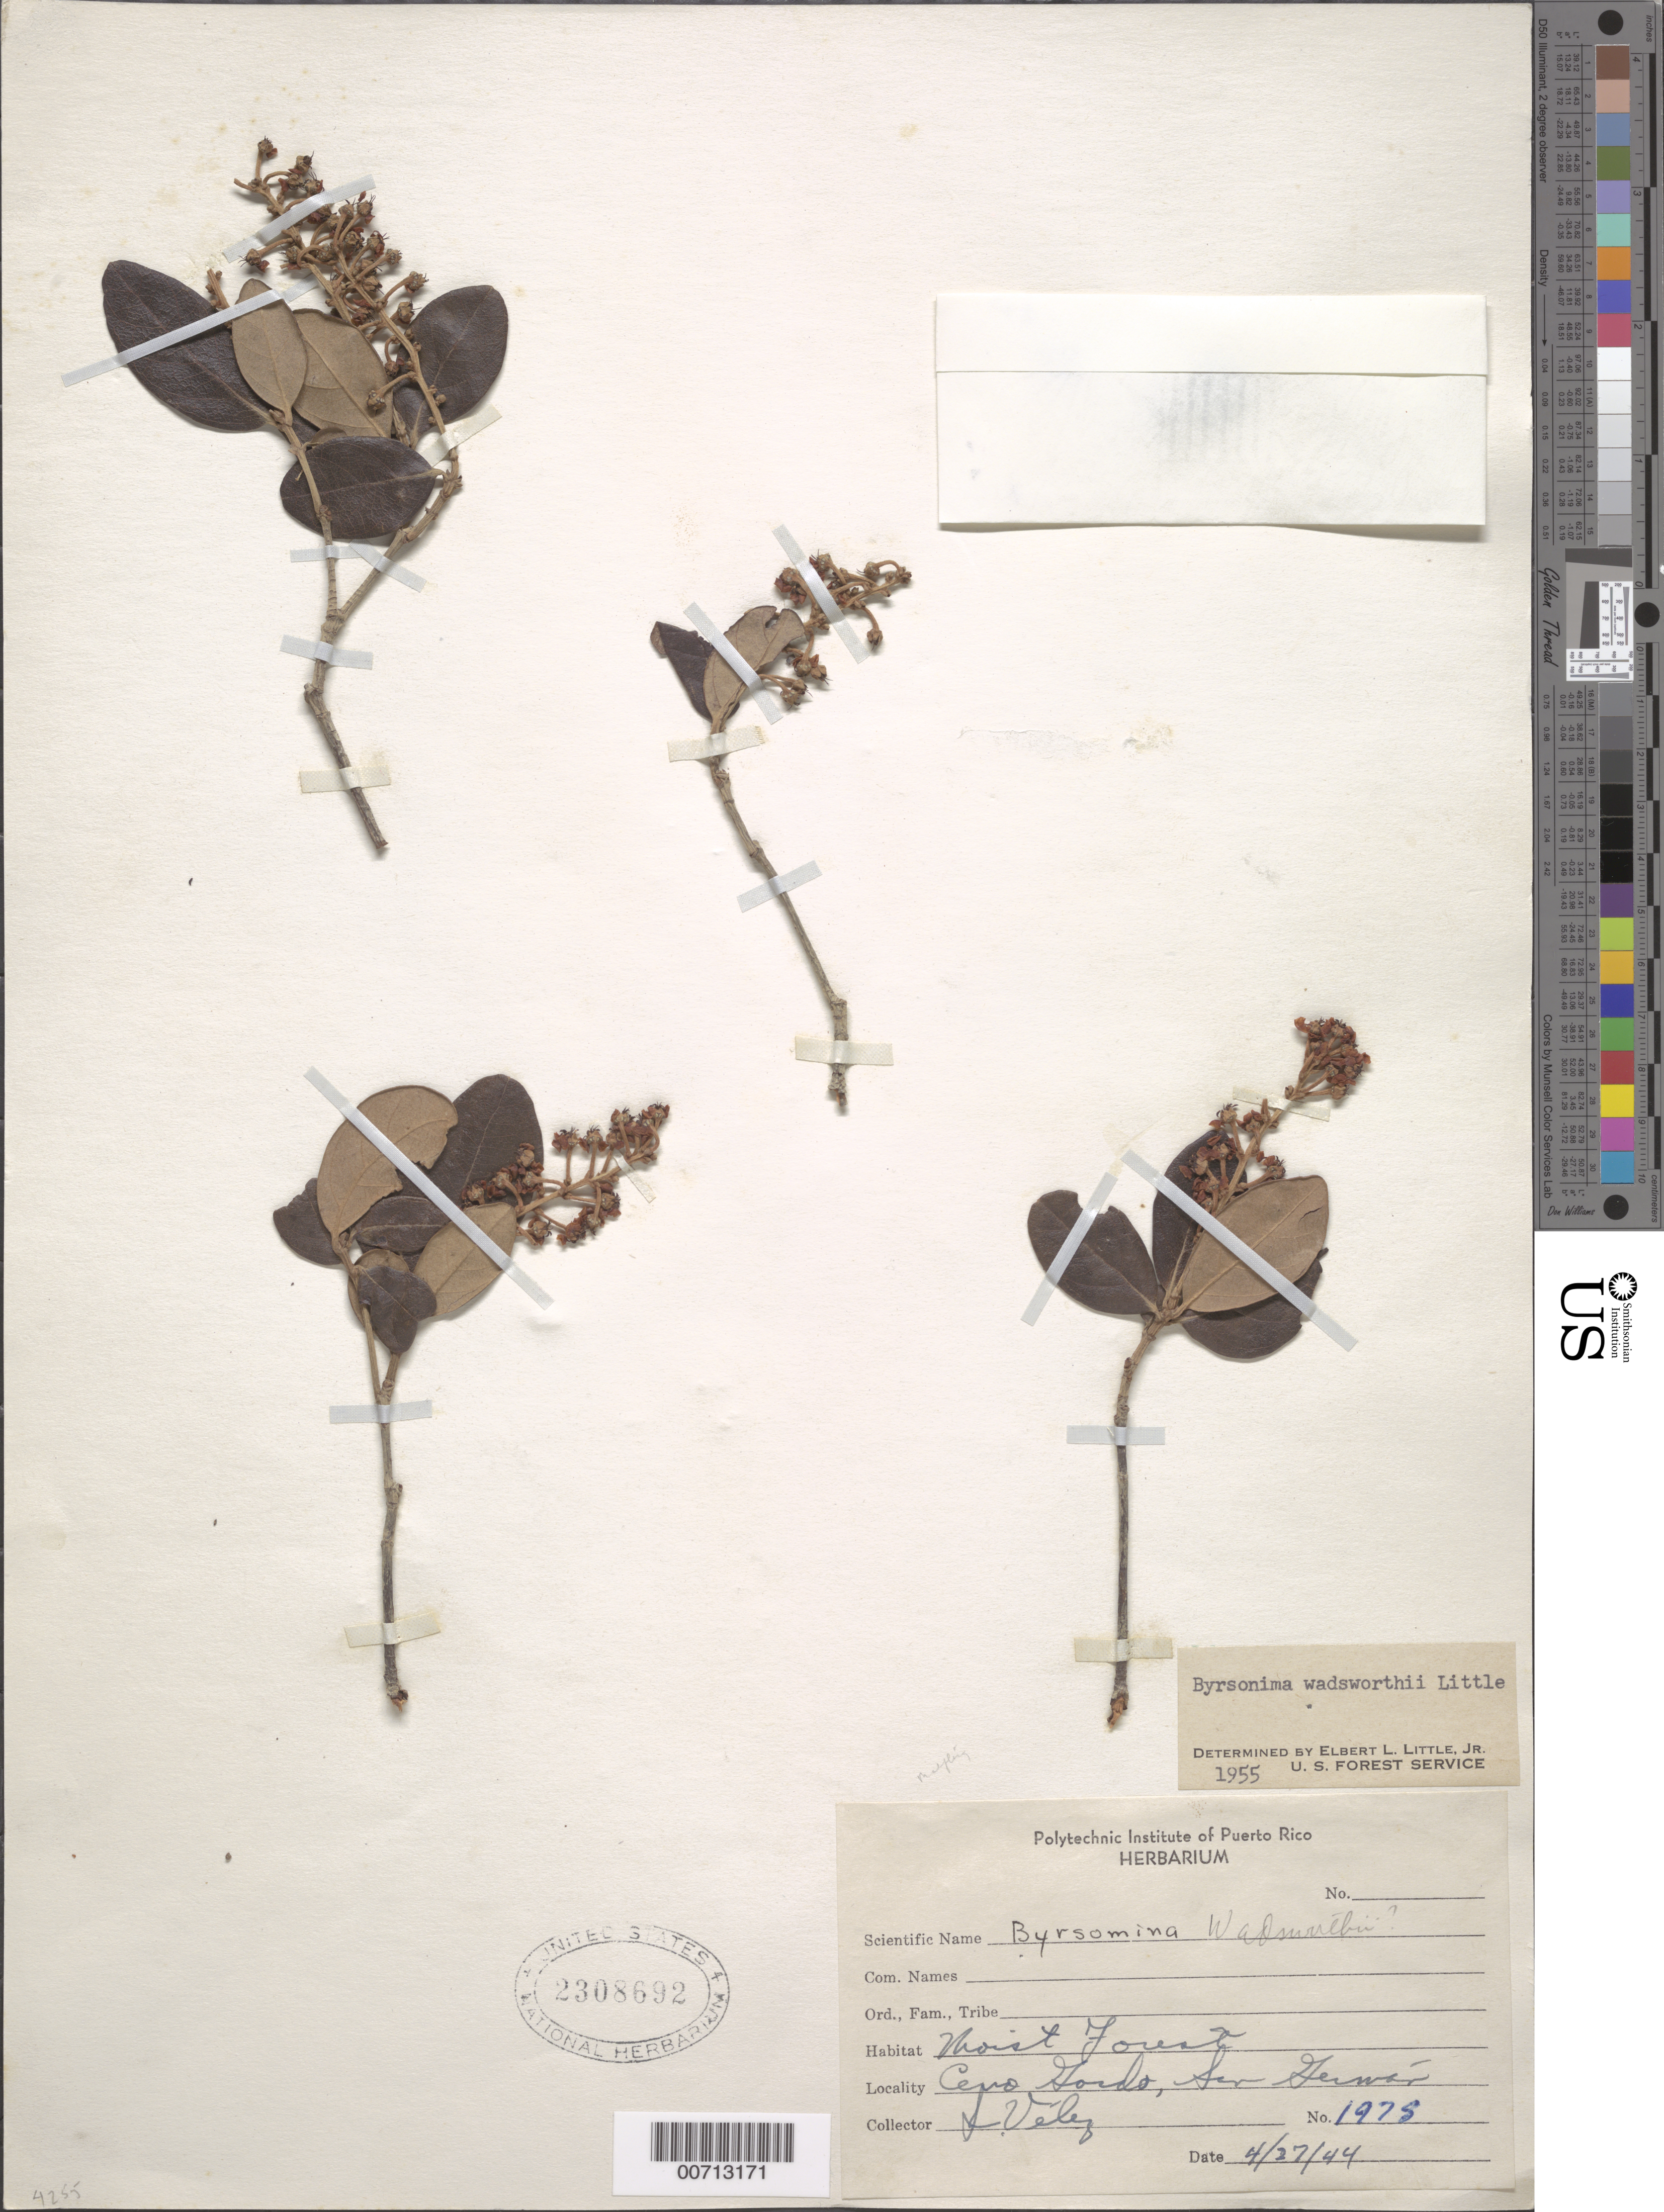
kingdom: Plantae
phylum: Tracheophyta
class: Magnoliopsida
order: Malpighiales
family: Malpighiaceae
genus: Byrsonima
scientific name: Byrsonima wadsworthii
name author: Little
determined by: Little, Elbert L., Jr., (FSSR), United States Department of Agriculture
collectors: I. Vélez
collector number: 1978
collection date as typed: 27 Apr 1944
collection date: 1944-04-27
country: Puerto Rico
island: Greater Antilles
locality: Cerro Gordo, San German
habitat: Moist forest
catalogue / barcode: US 2308692